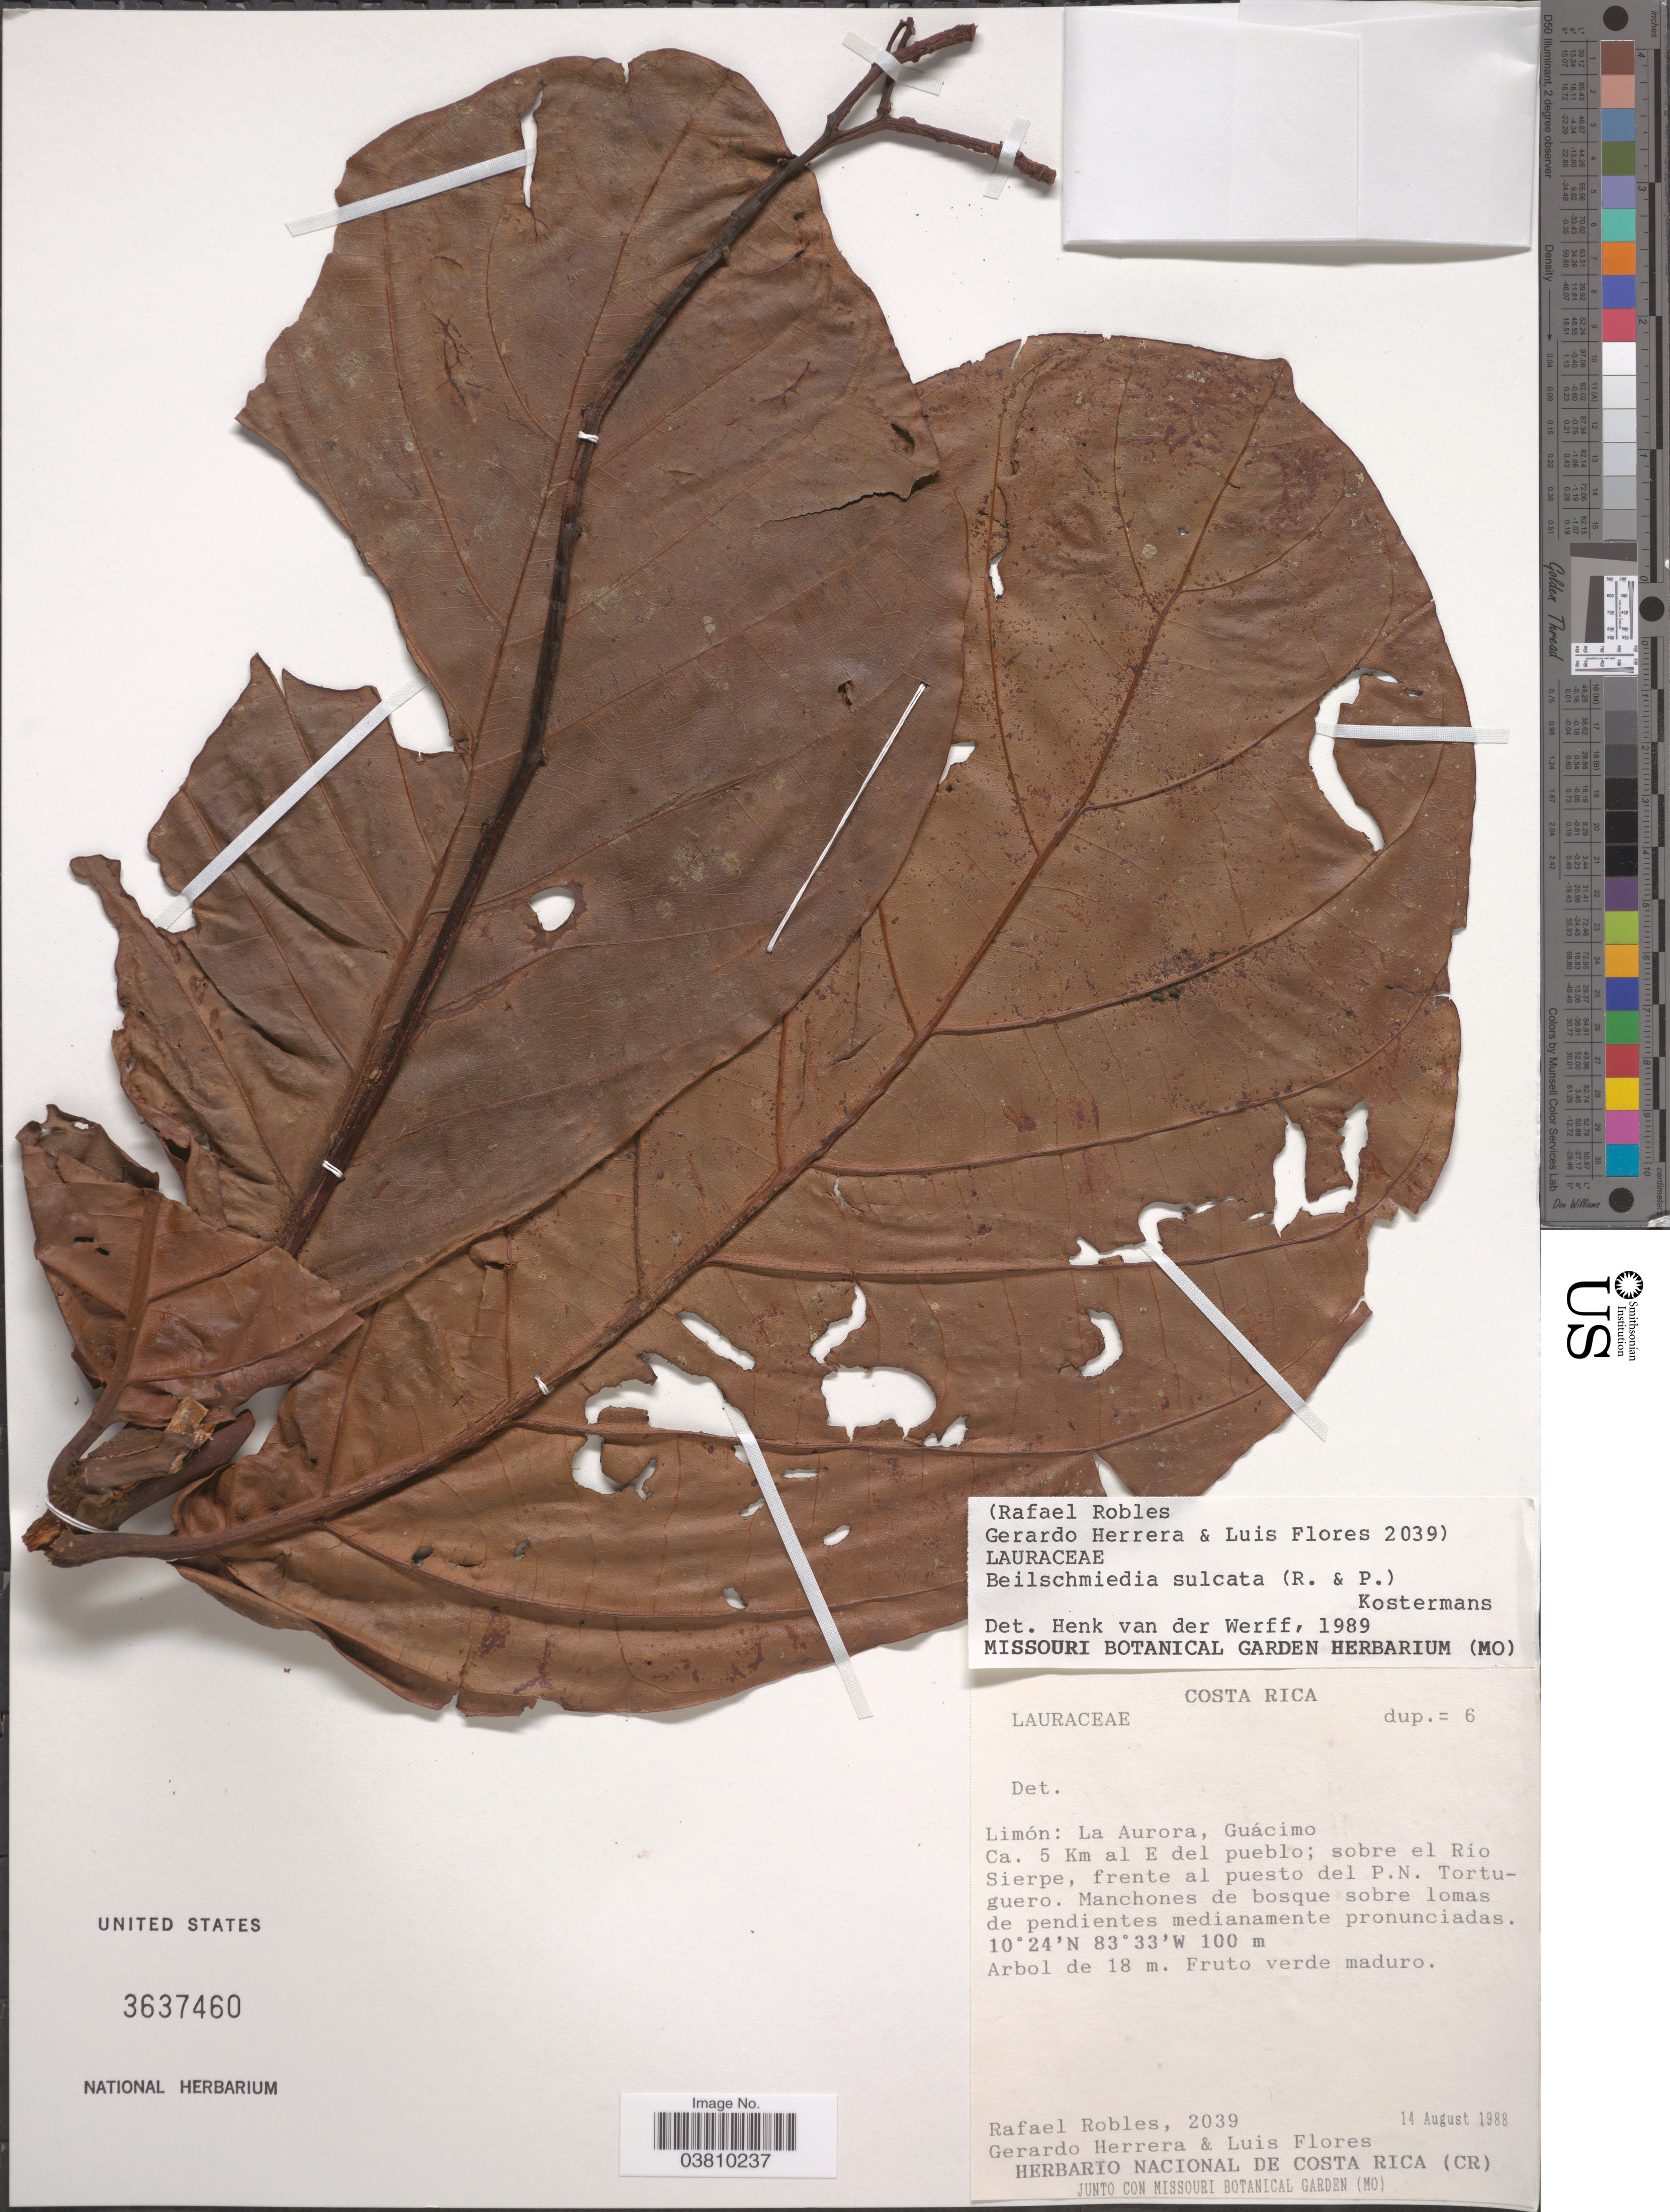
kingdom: Plantae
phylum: Tracheophyta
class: Magnoliopsida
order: Laurales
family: Lauraceae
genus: Beilschmiedia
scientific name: Beilschmiedia sulcata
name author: (Ruiz & Pav.) Kosterm.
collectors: R. Robles, G. Herrera & L. Flores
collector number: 2039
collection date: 1988-08-14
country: Costa Rica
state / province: Limón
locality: La Aurora, Guácimo Ca. 5 Km al E del pueblo; sobre el Río Sierpe, frente al pusto del P.N. Tortuguero.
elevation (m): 100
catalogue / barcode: US 3637460